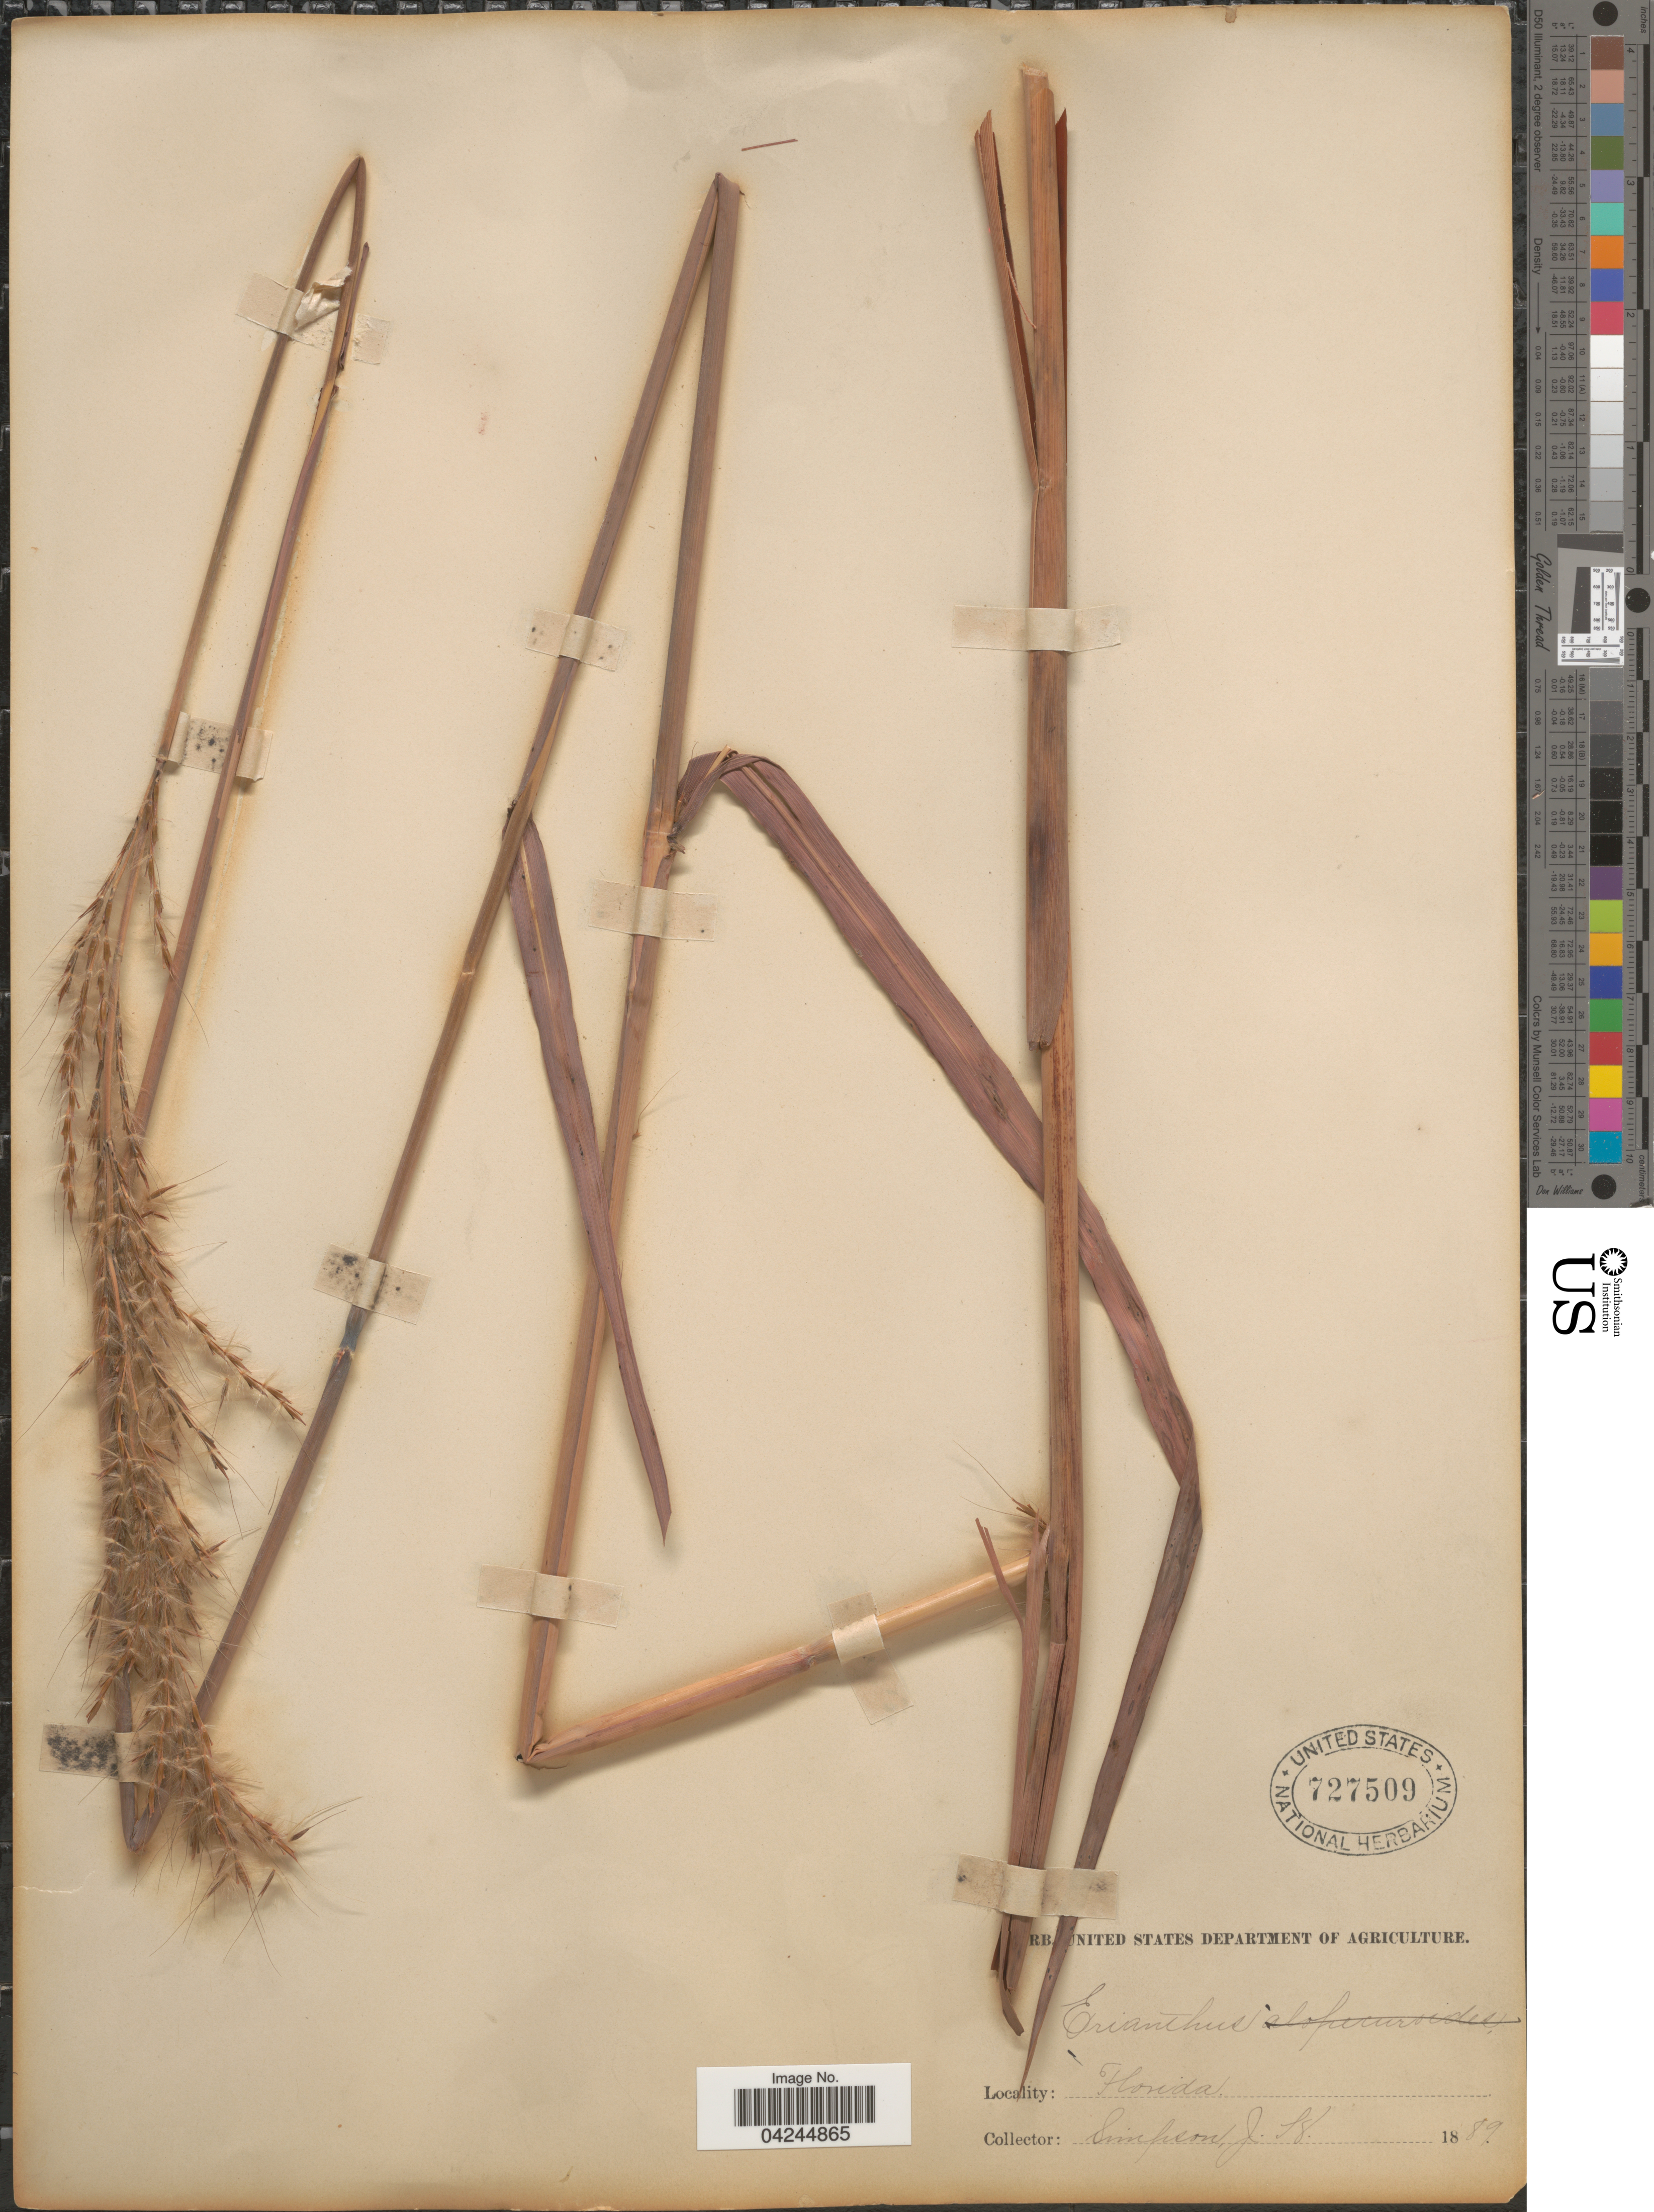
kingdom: Plantae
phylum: Tracheophyta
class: Liliopsida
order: Poales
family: Poaceae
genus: Erianthus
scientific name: Erianthus alopecuroides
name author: Elliott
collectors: J. H. Simpson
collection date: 1889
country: United States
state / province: Florida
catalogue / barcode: US 727509